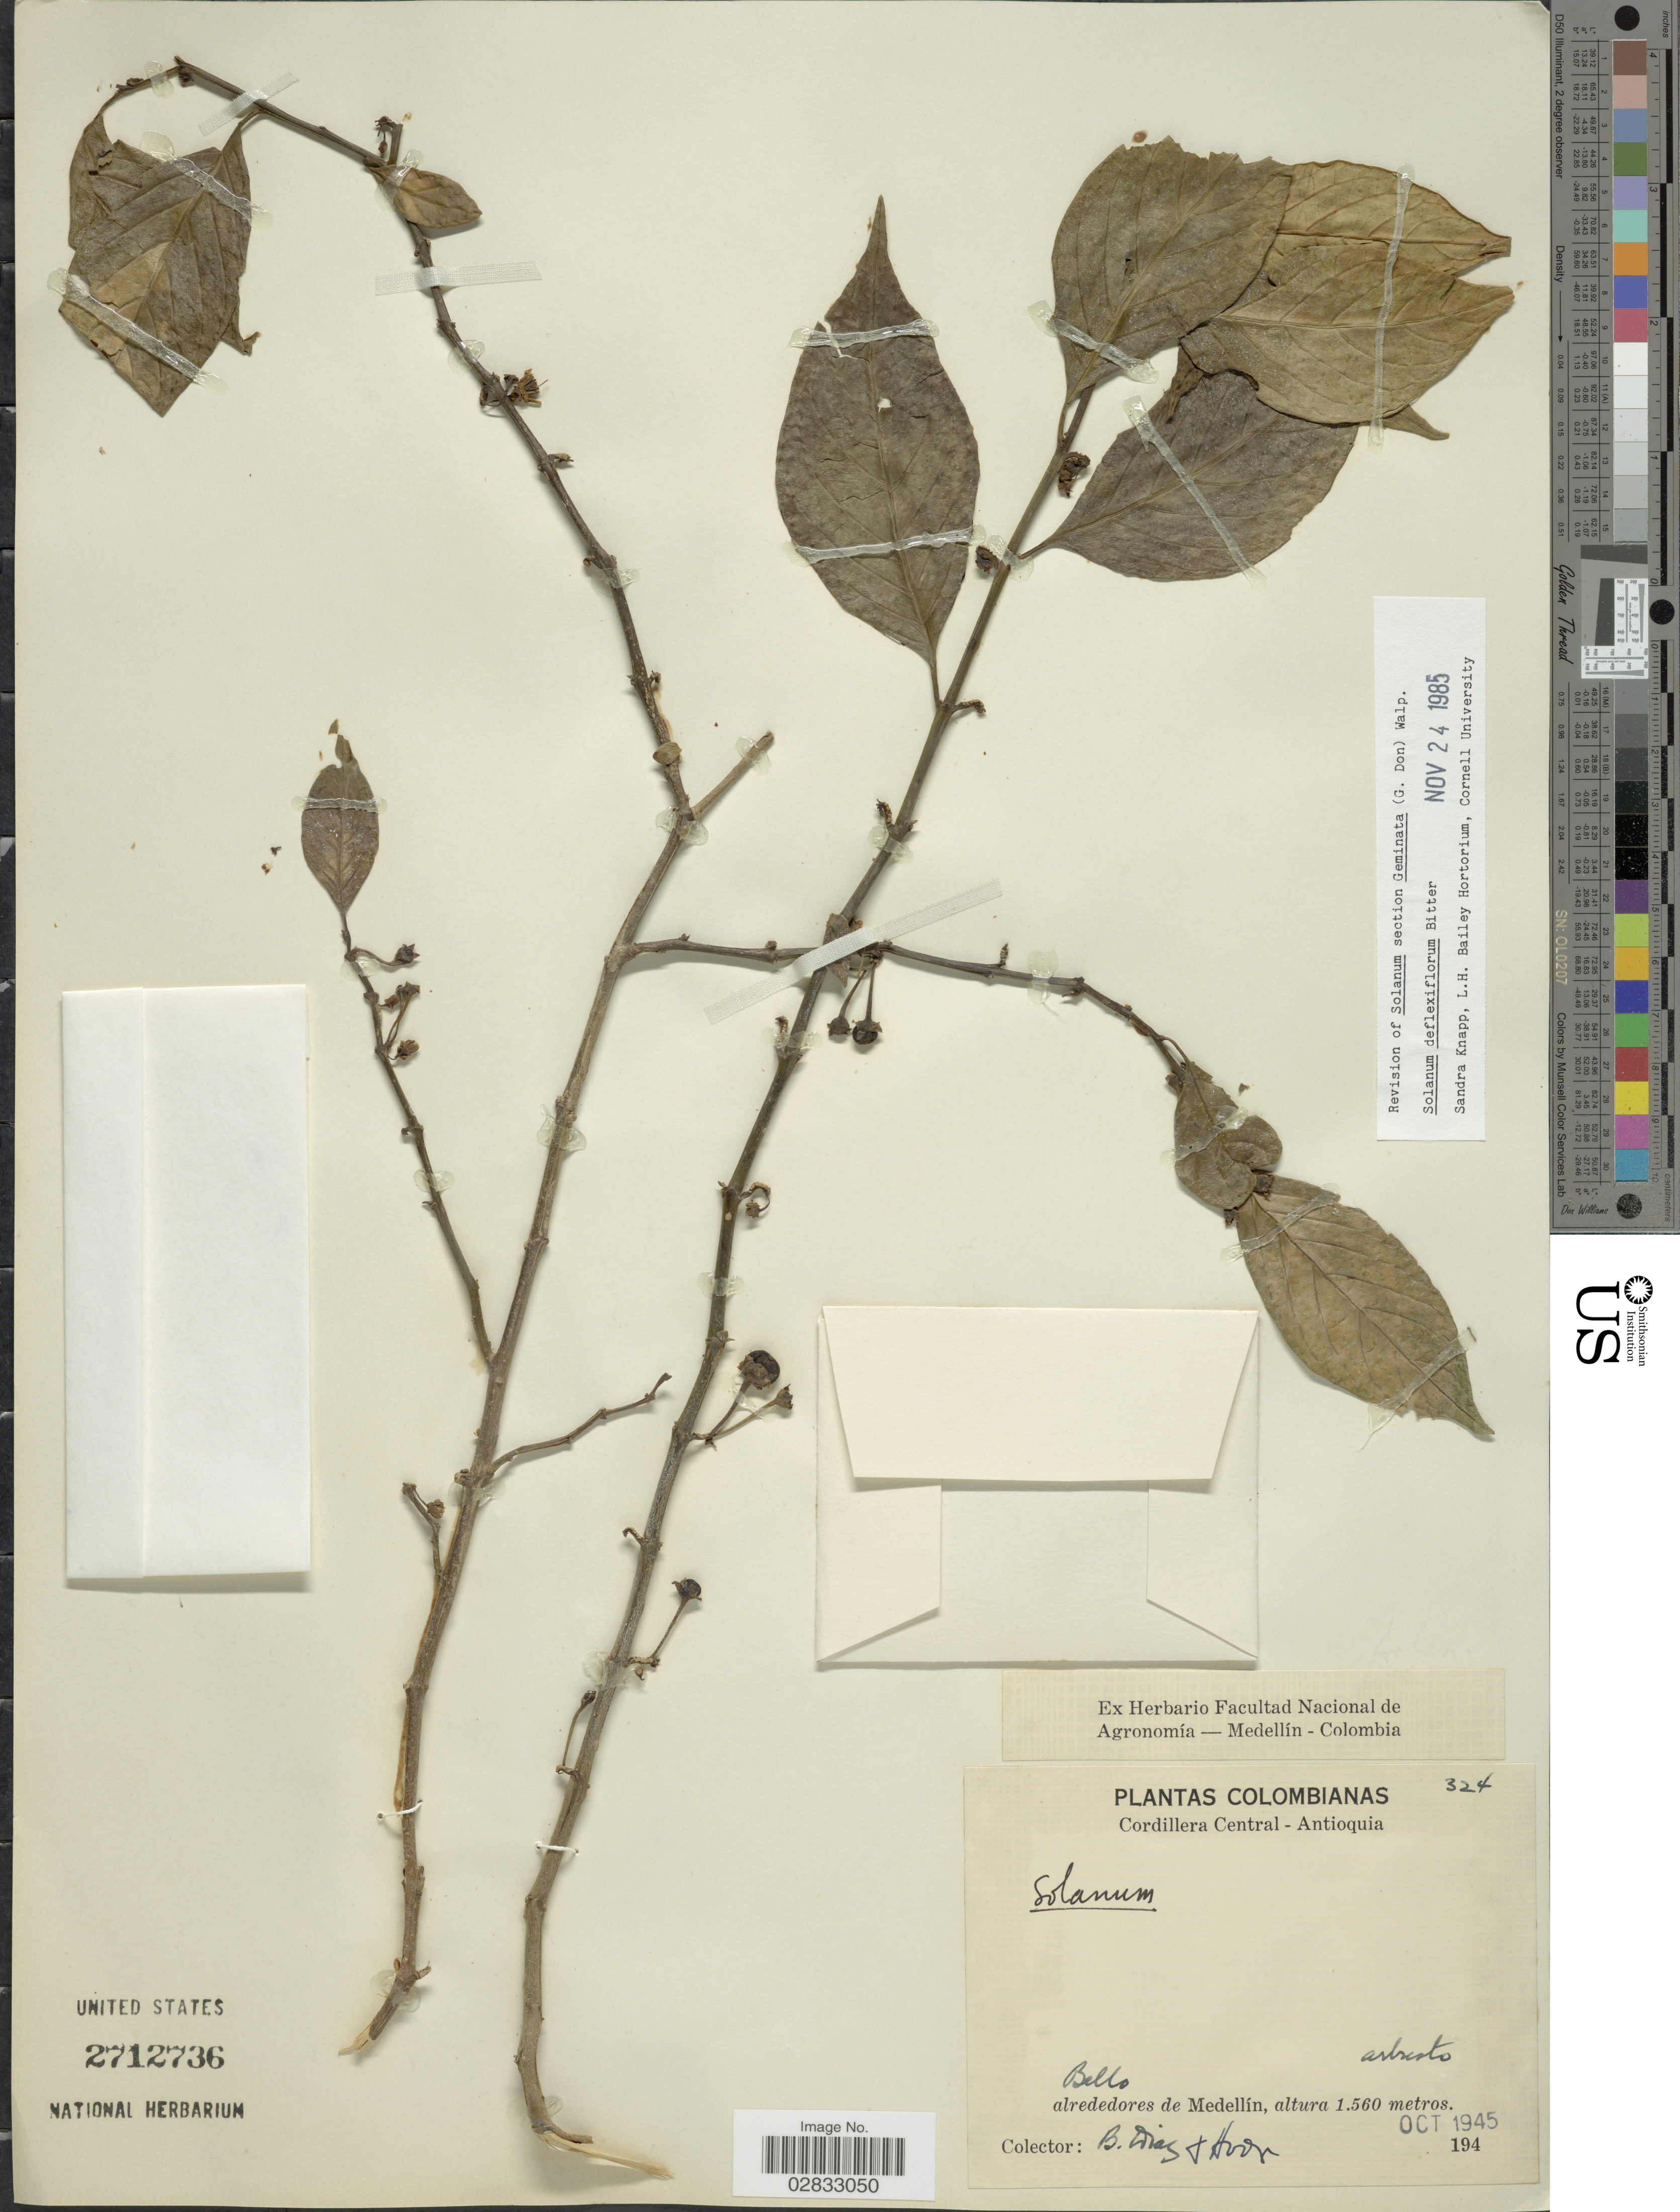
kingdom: Plantae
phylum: Tracheophyta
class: Magnoliopsida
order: Solanales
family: Solanaceae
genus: Solanum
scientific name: Solanum deflexiflorum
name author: Bitter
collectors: B. Diaz & -- Hoover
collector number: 324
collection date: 1945-10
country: Colombia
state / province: Antioquia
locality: Cordillera Central. Bello alrededores de Medellín.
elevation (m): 1560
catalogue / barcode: US 2712736